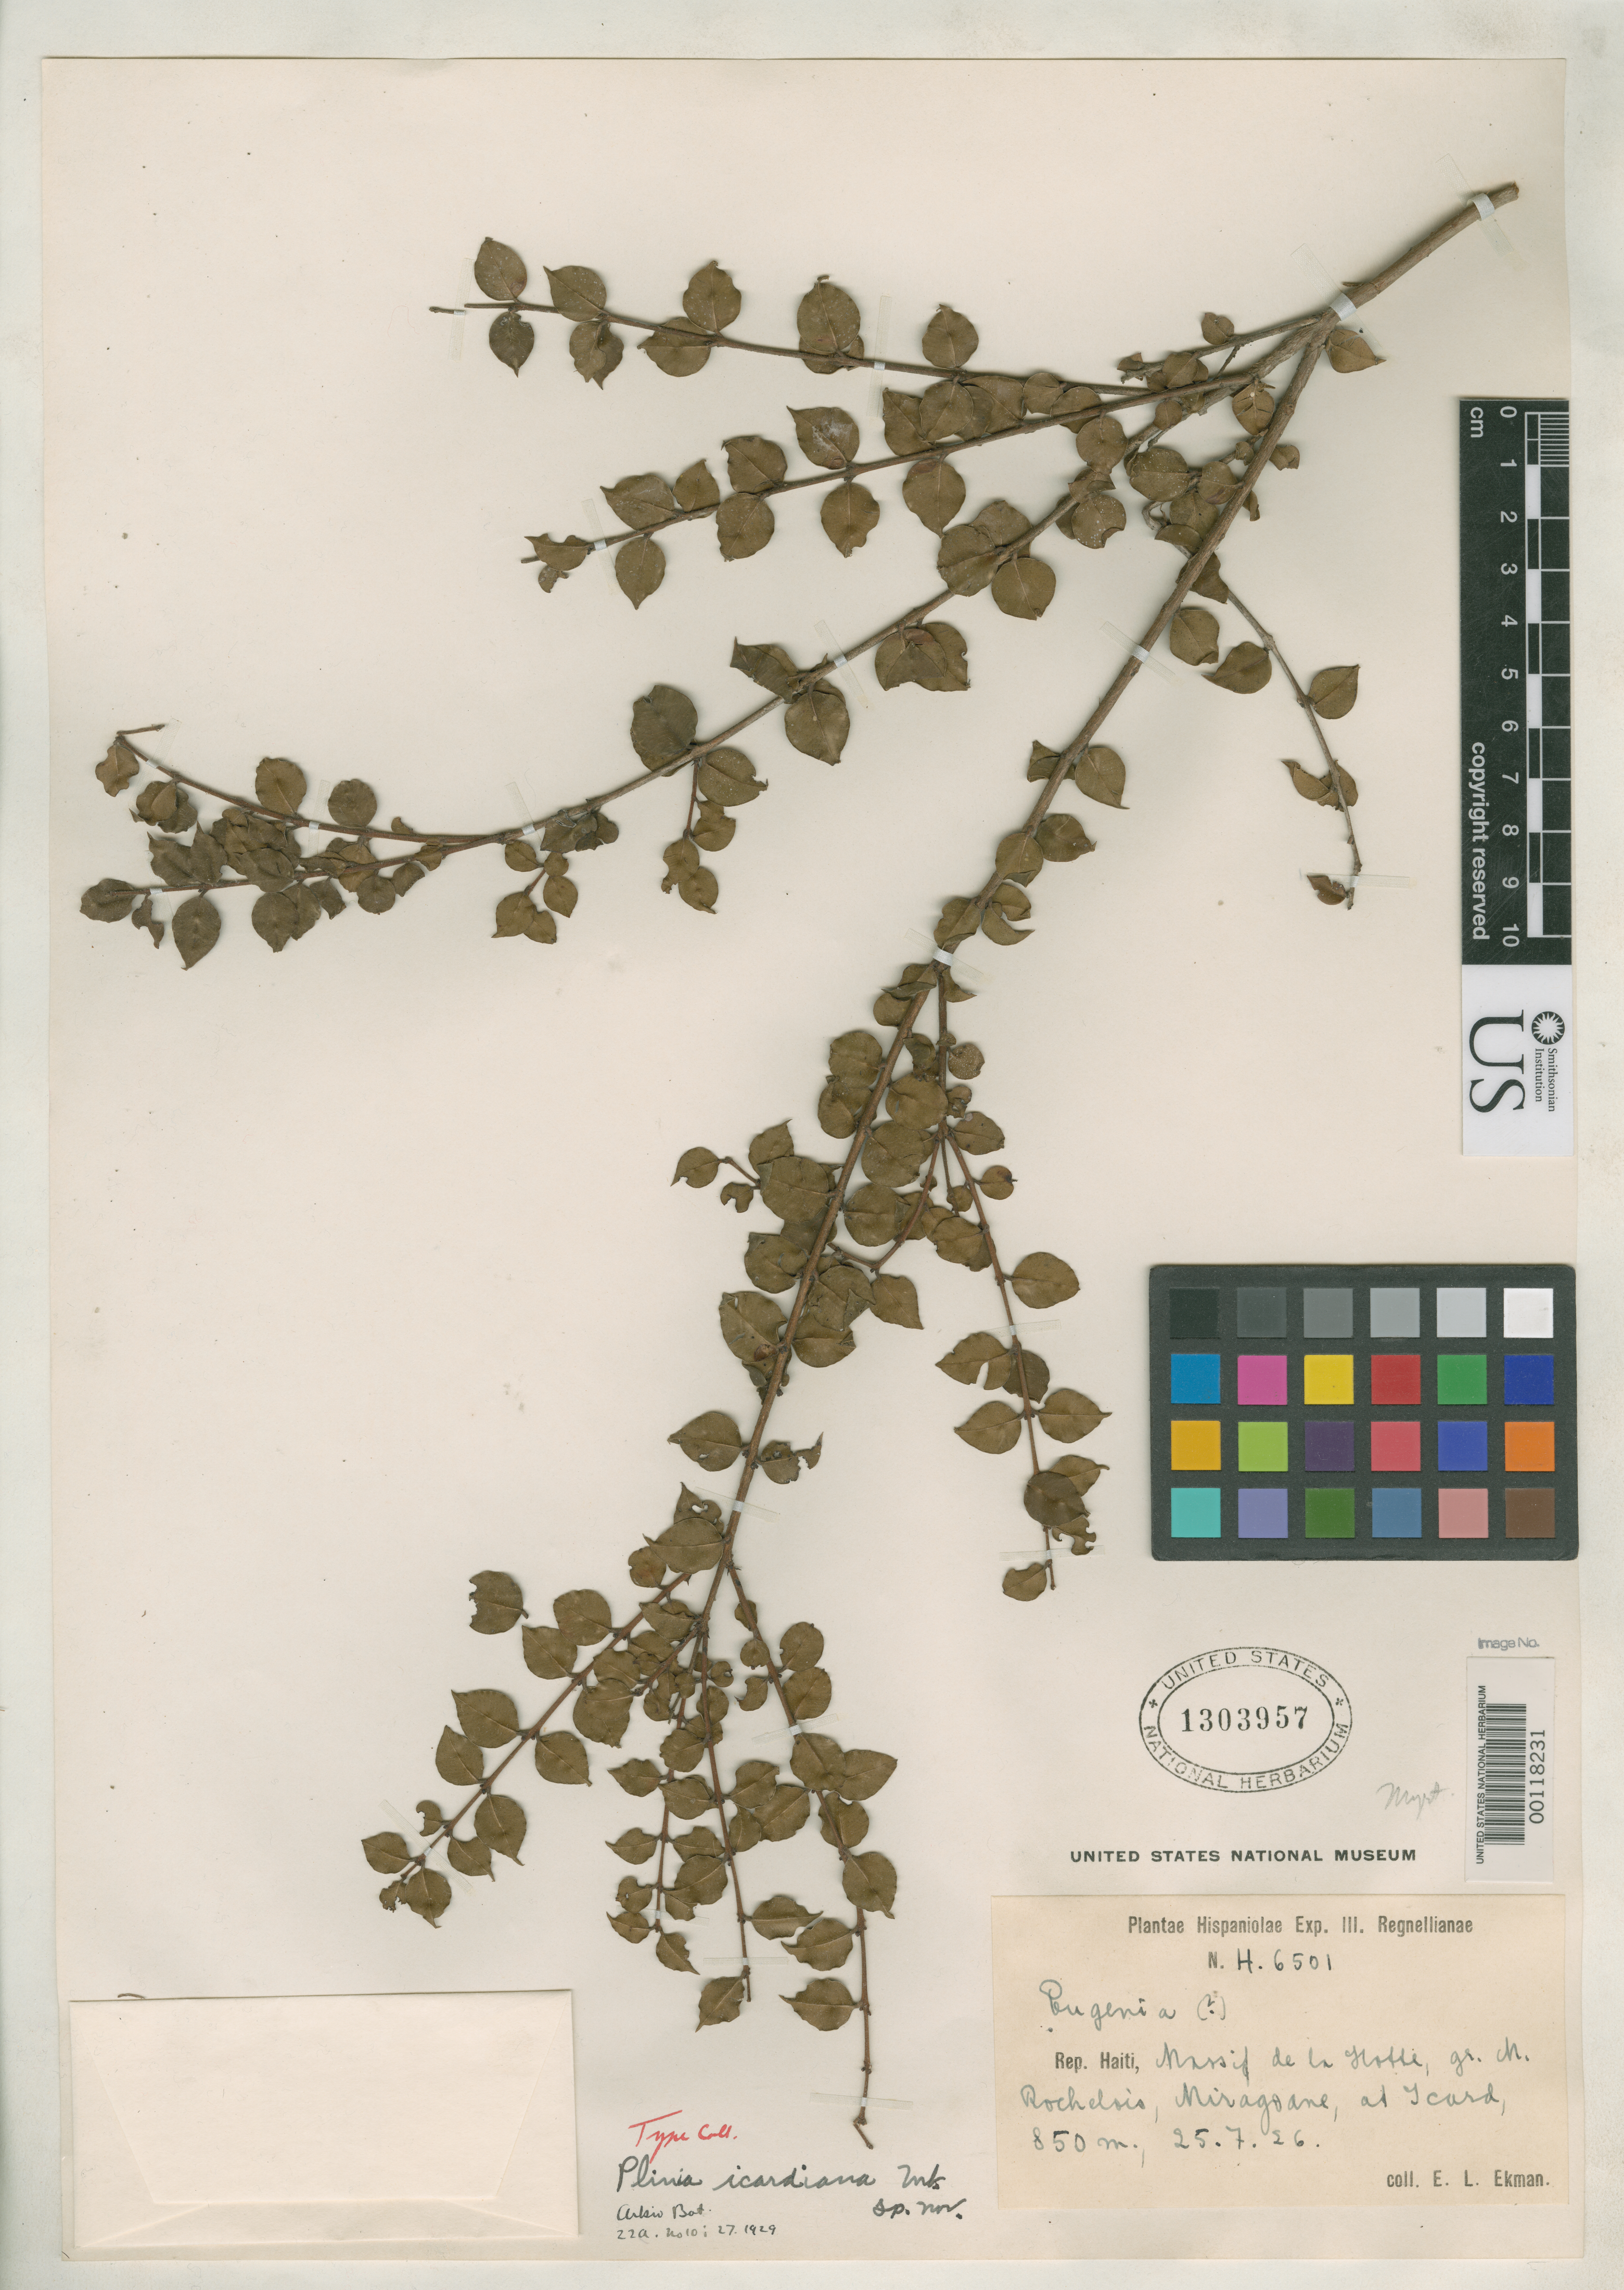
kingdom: Plantae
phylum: Tracheophyta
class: Magnoliopsida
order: Myrtales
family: Myrtaceae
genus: Plinia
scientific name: Plinia icardiana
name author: Urb.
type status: Isotype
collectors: E. L. Ekman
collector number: H 6501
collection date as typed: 25 Jul 1926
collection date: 1926-07-25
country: Haiti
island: Hispaniola Island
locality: Massif de La Hotte, Morne Rochelois, Miragoane.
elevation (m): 850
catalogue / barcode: US 1303957